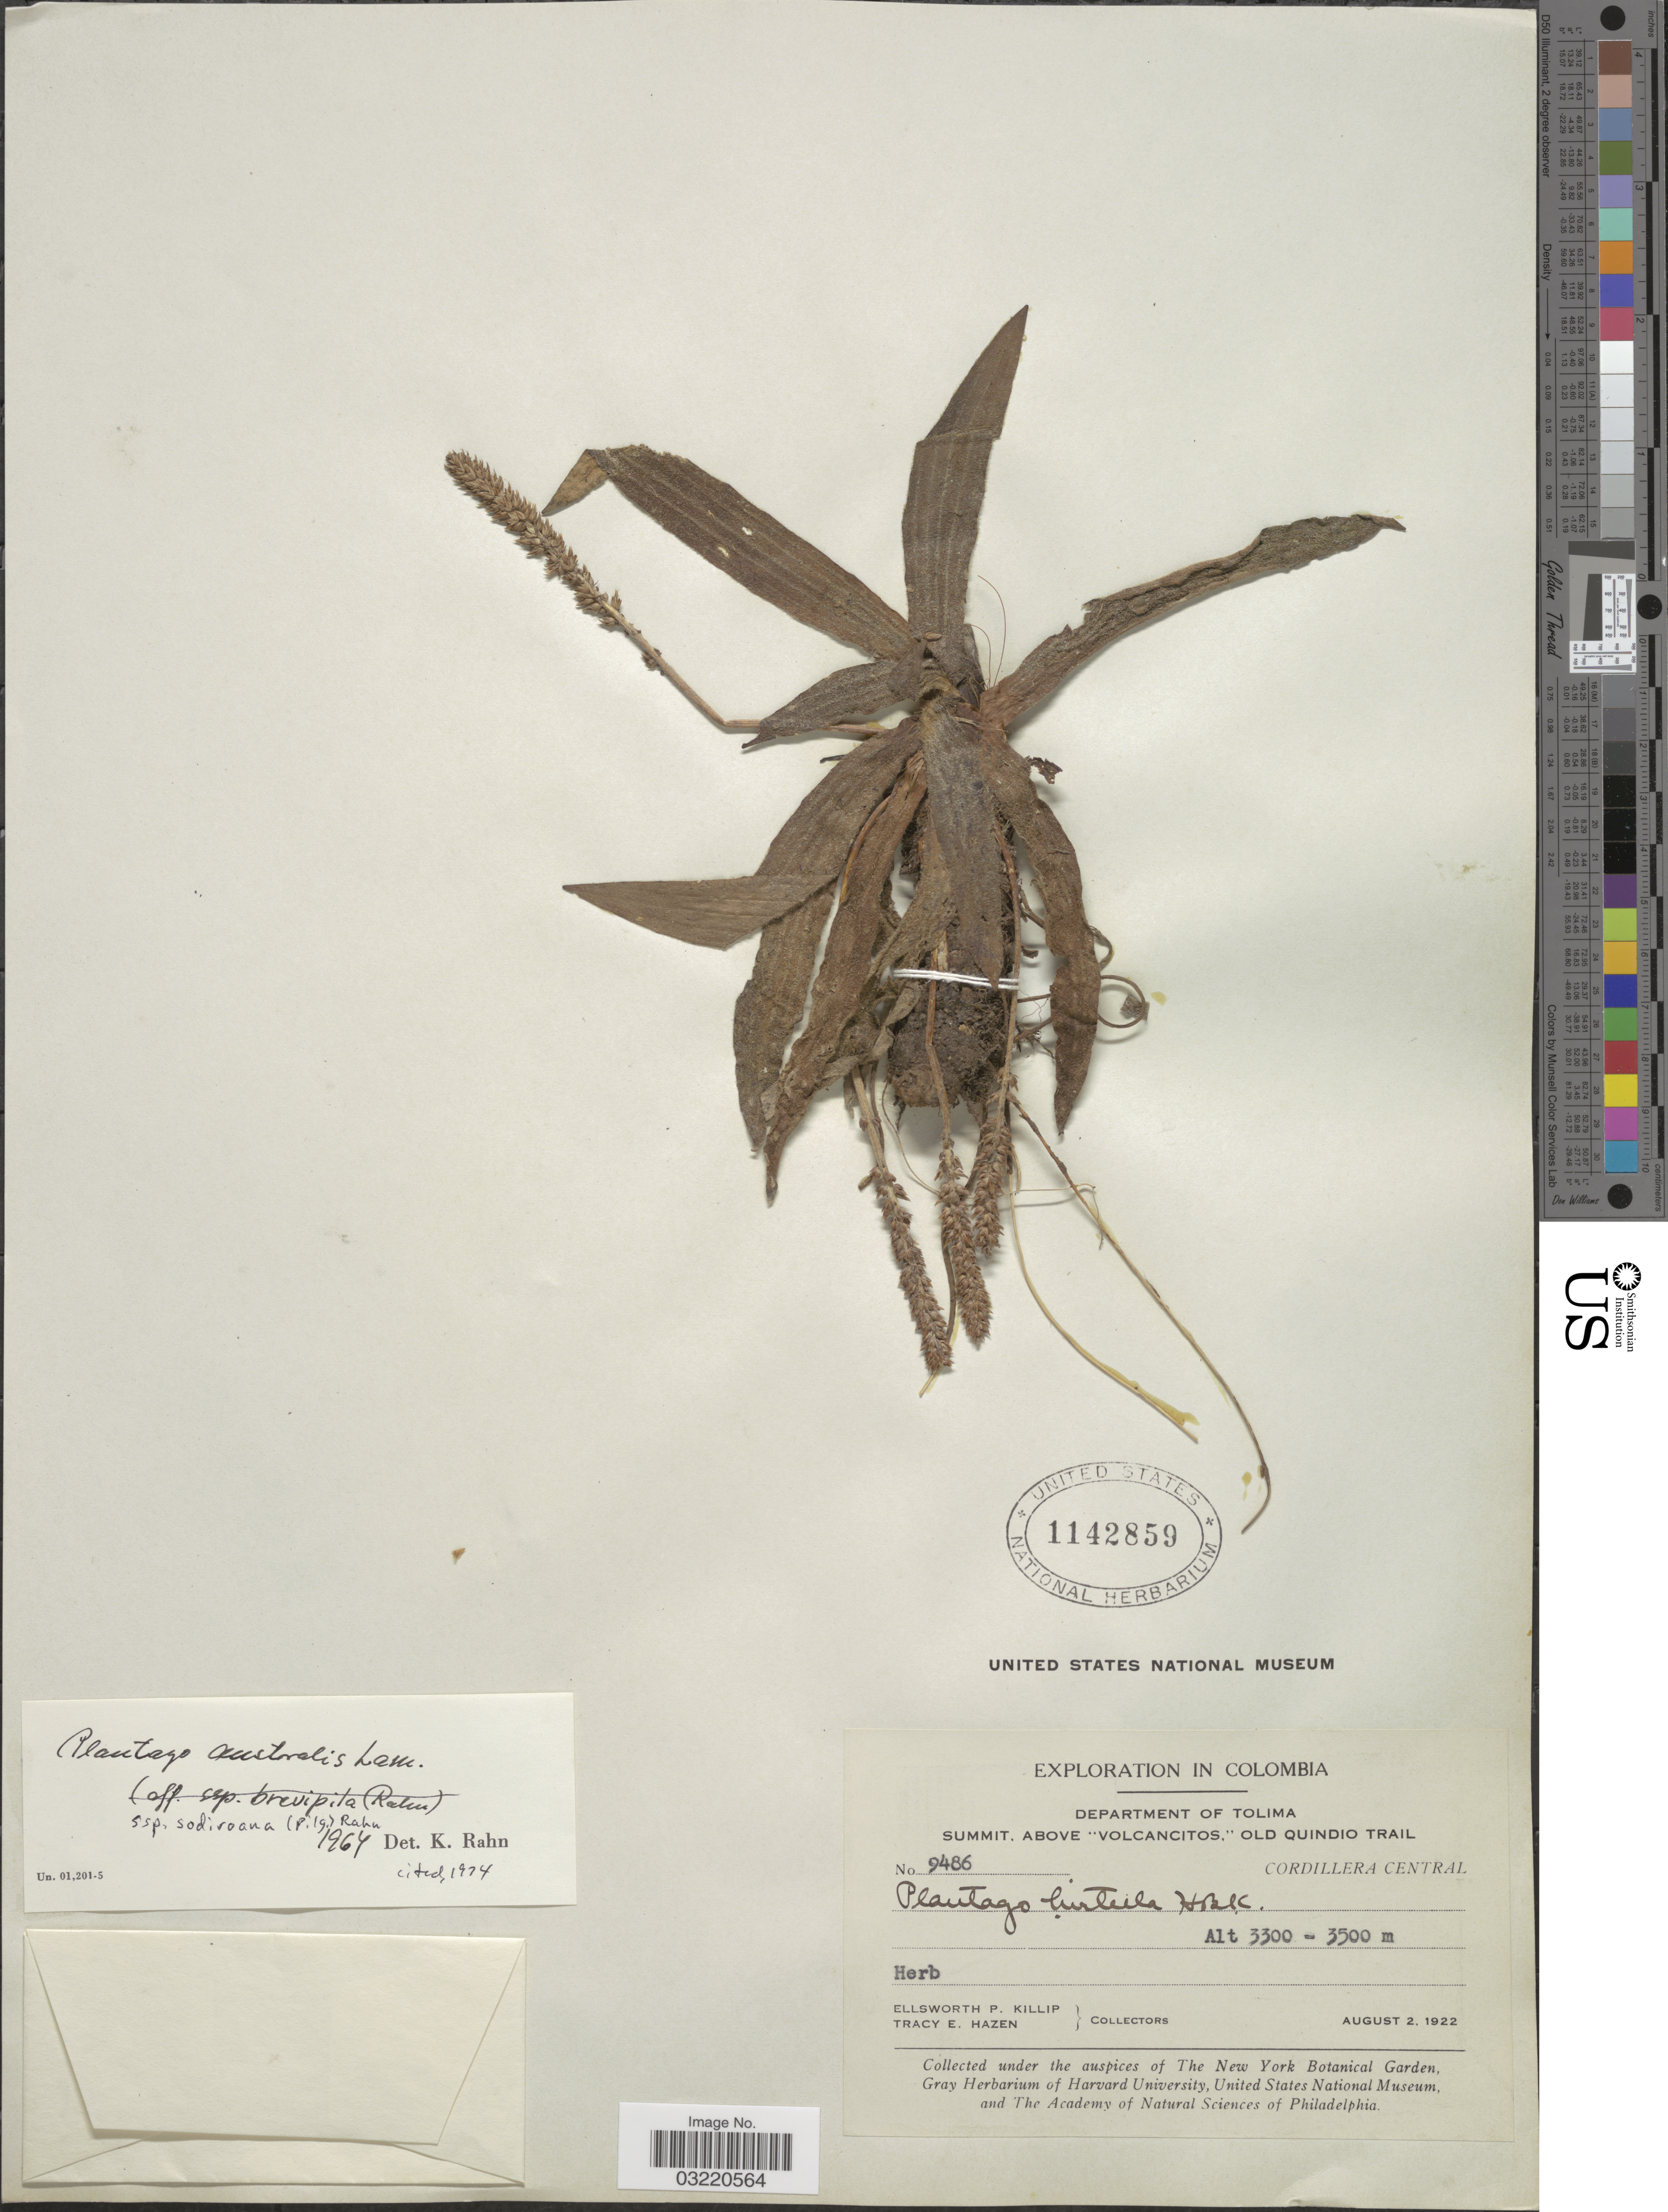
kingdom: Plantae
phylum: Tracheophyta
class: Magnoliopsida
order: Lamiales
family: Plantaginaceae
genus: Plantago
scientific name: Plantago australis subsp. sodiroana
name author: (Pilg.) Rahn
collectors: E. P. Killip & T. E. Hazen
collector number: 9486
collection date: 1922-08-02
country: Colombia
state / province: Tolima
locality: Department of Tolima. Summit, above "Volcancitos," old Quindio trail. Cordillera Oriental.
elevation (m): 3300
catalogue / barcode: US 1142859